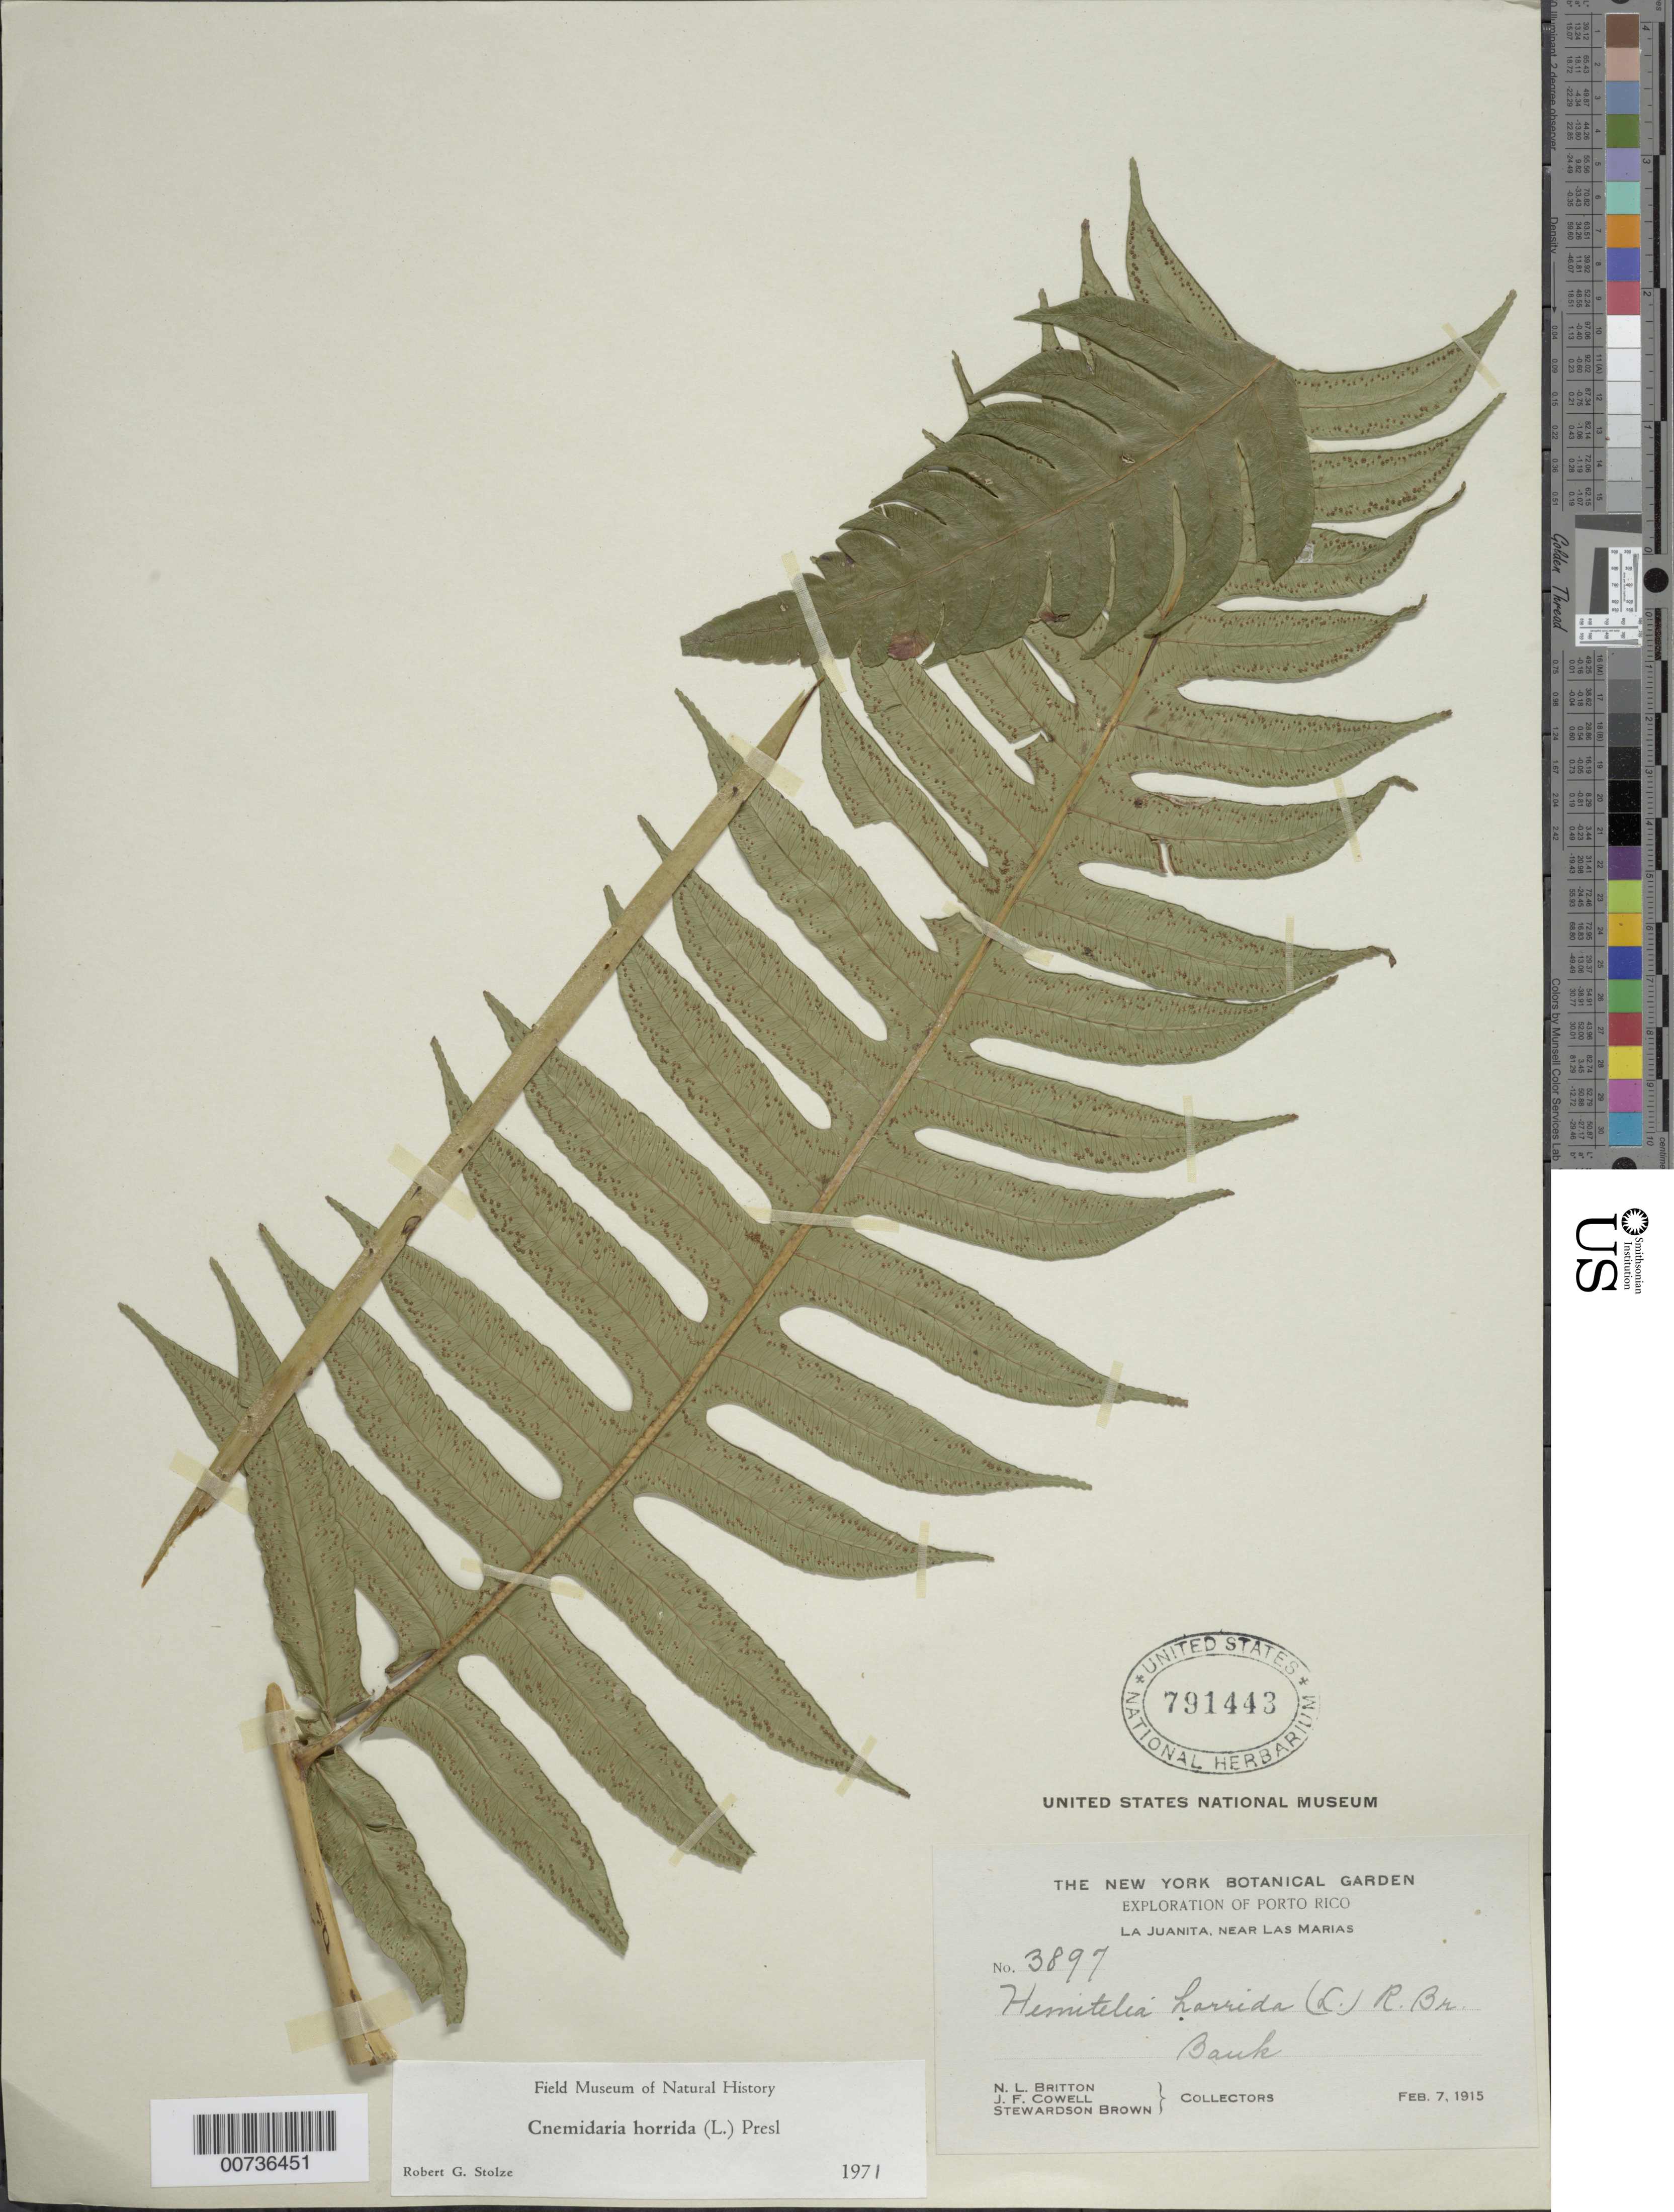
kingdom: Plantae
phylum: Tracheophyta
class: Polypodiopsida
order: Cyatheales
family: Cyatheaceae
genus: Cyathea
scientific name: Cyathea horrida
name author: (L.) Sm.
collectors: N. Britton, J. F. Cowell & S. Brown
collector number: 3897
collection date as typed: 07 Feb 1915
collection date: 1915-02-07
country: Puerto Rico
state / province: Las Marías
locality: La Juanita, near Las Marias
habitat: Bank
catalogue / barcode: US 791443